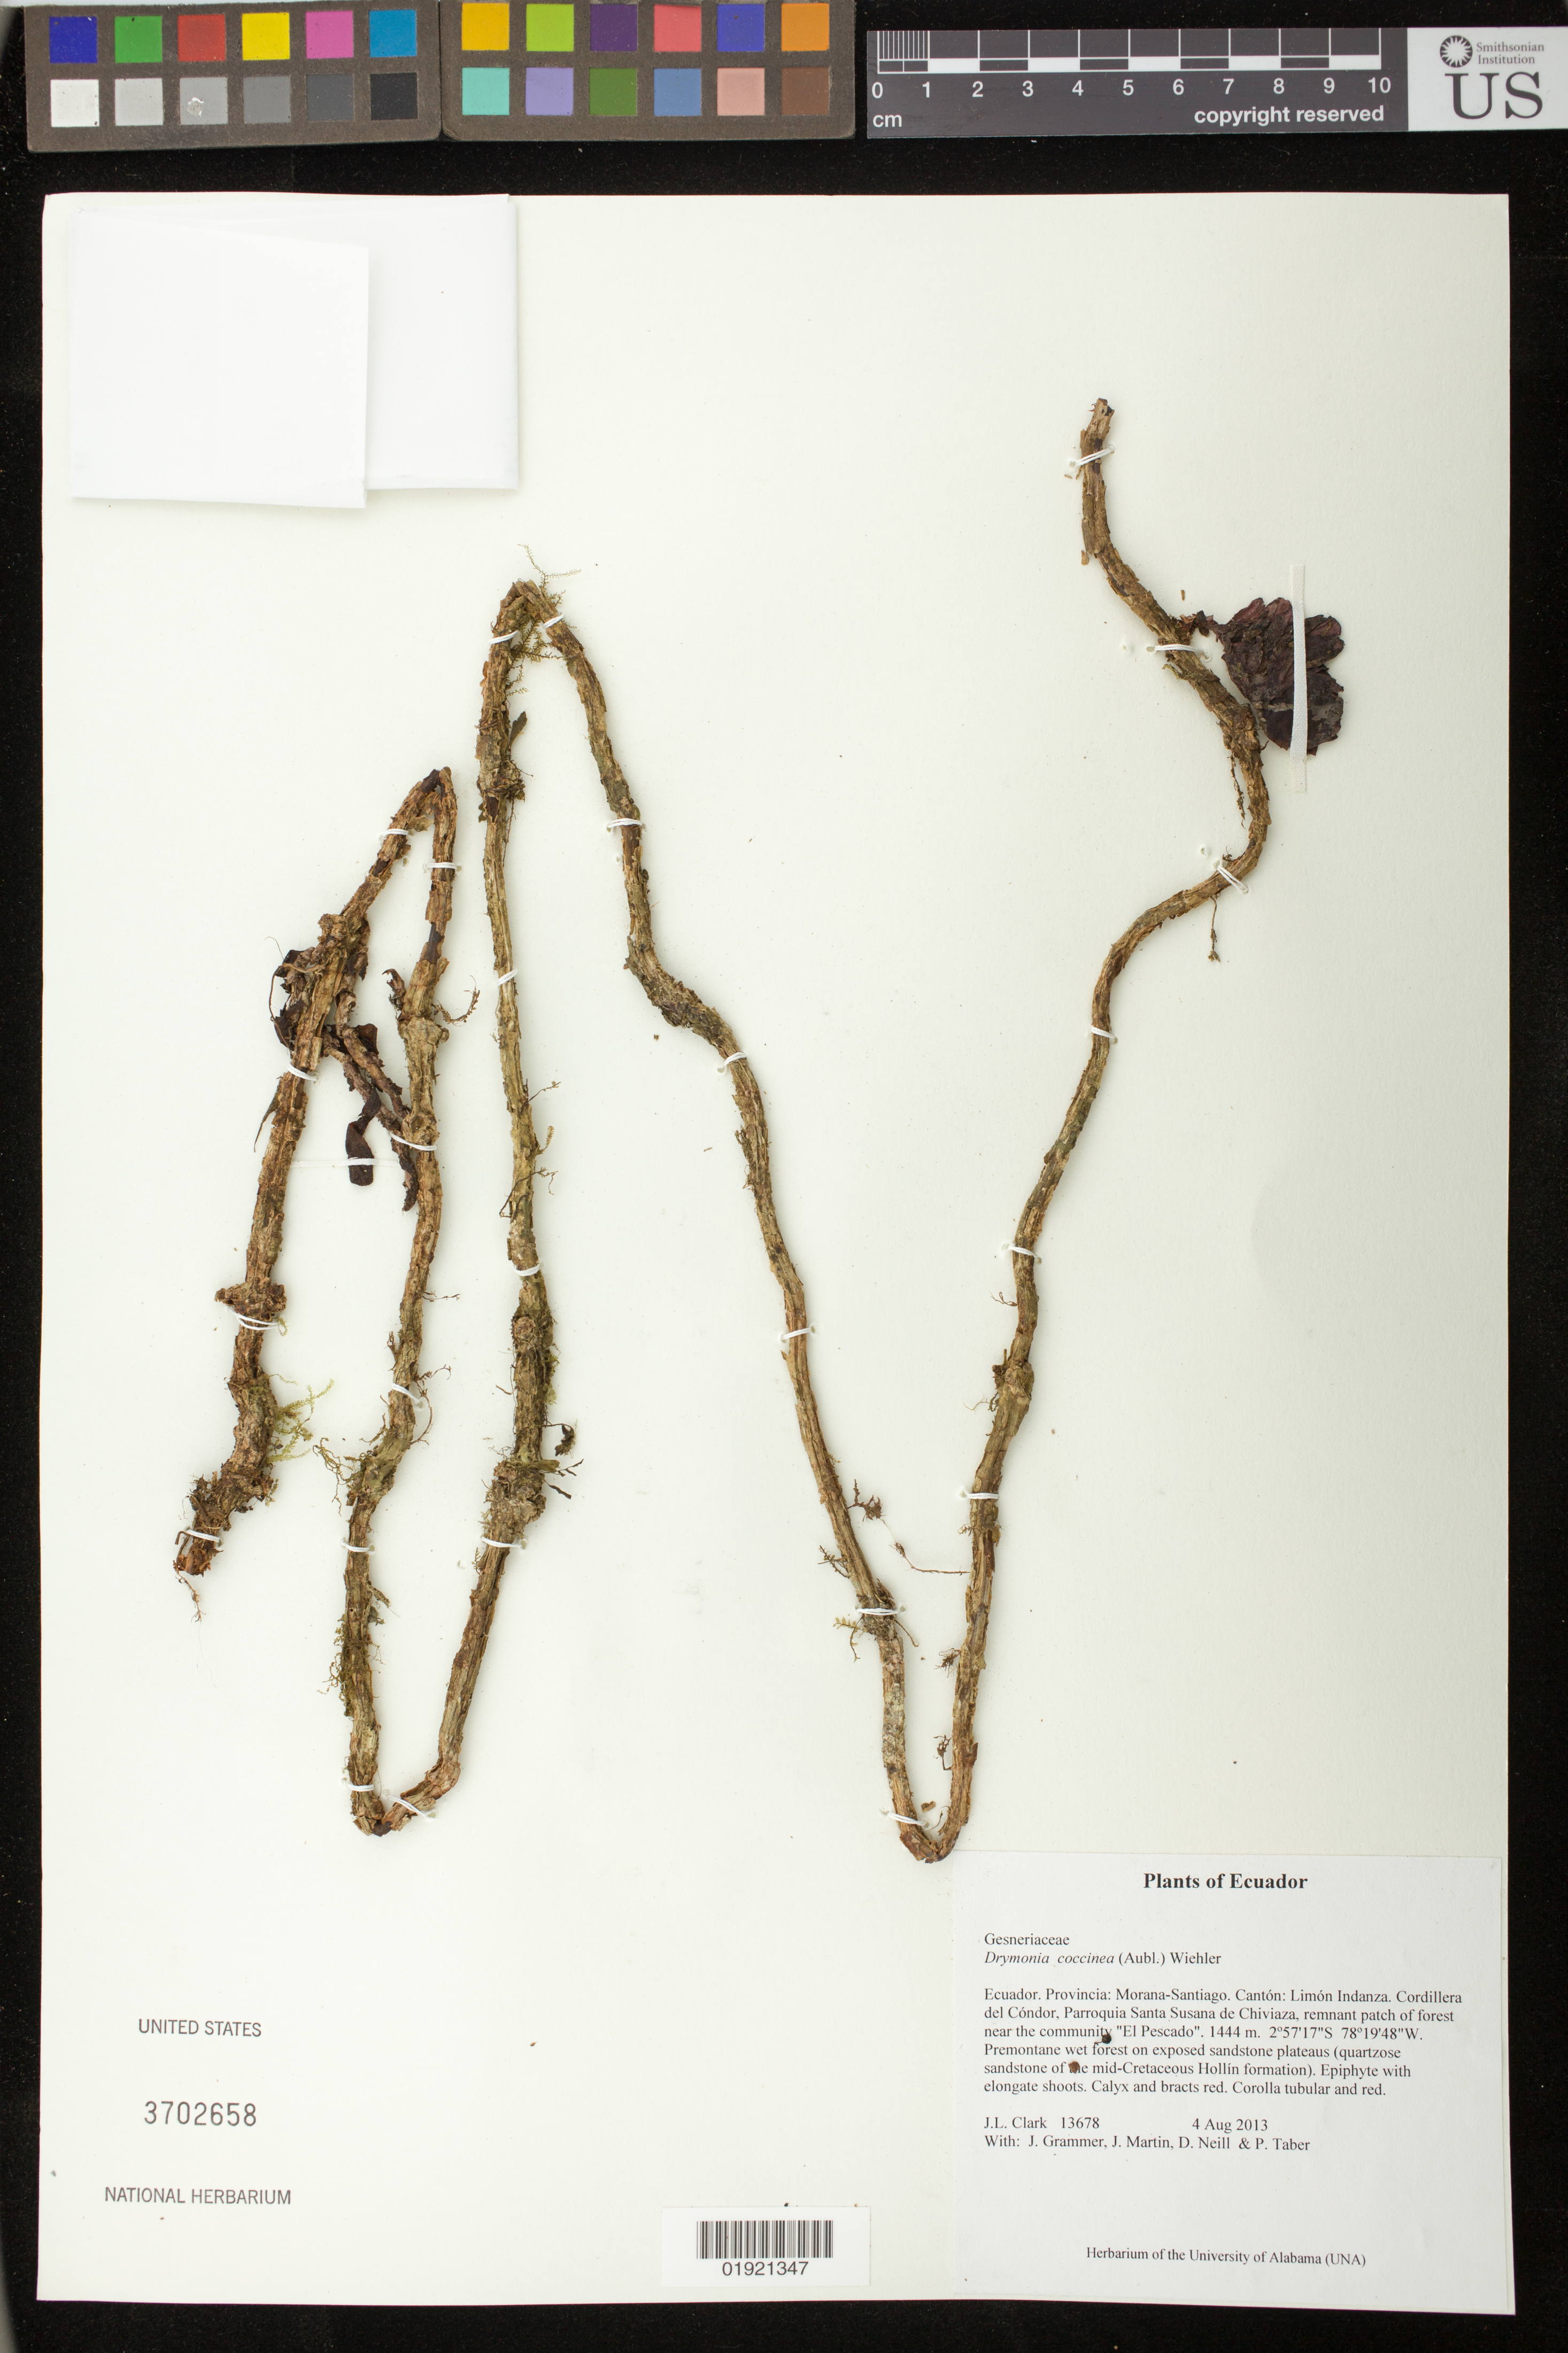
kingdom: Plantae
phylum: Tracheophyta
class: Magnoliopsida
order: Lamiales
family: Gesneriaceae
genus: Drymonia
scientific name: Drymonia coccinea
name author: (Aubl.) Wiehler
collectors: J. L. Clark, J. Grammer, J. Martin, D. Neill & P. Taber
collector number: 13678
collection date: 2013-08-04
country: Ecuador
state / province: Morona-Santiago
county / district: Limón Indanza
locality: Cordillera del Condor, Parroquia Santa Susana de Chiviaza, remnant patch of forest near the community "El Pescado".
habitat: Premontane wet forest on exposed sandstone plateaus (quartzose sandstone of the mid-Cretaceous Hollin formation).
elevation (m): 1444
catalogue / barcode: US 3702658